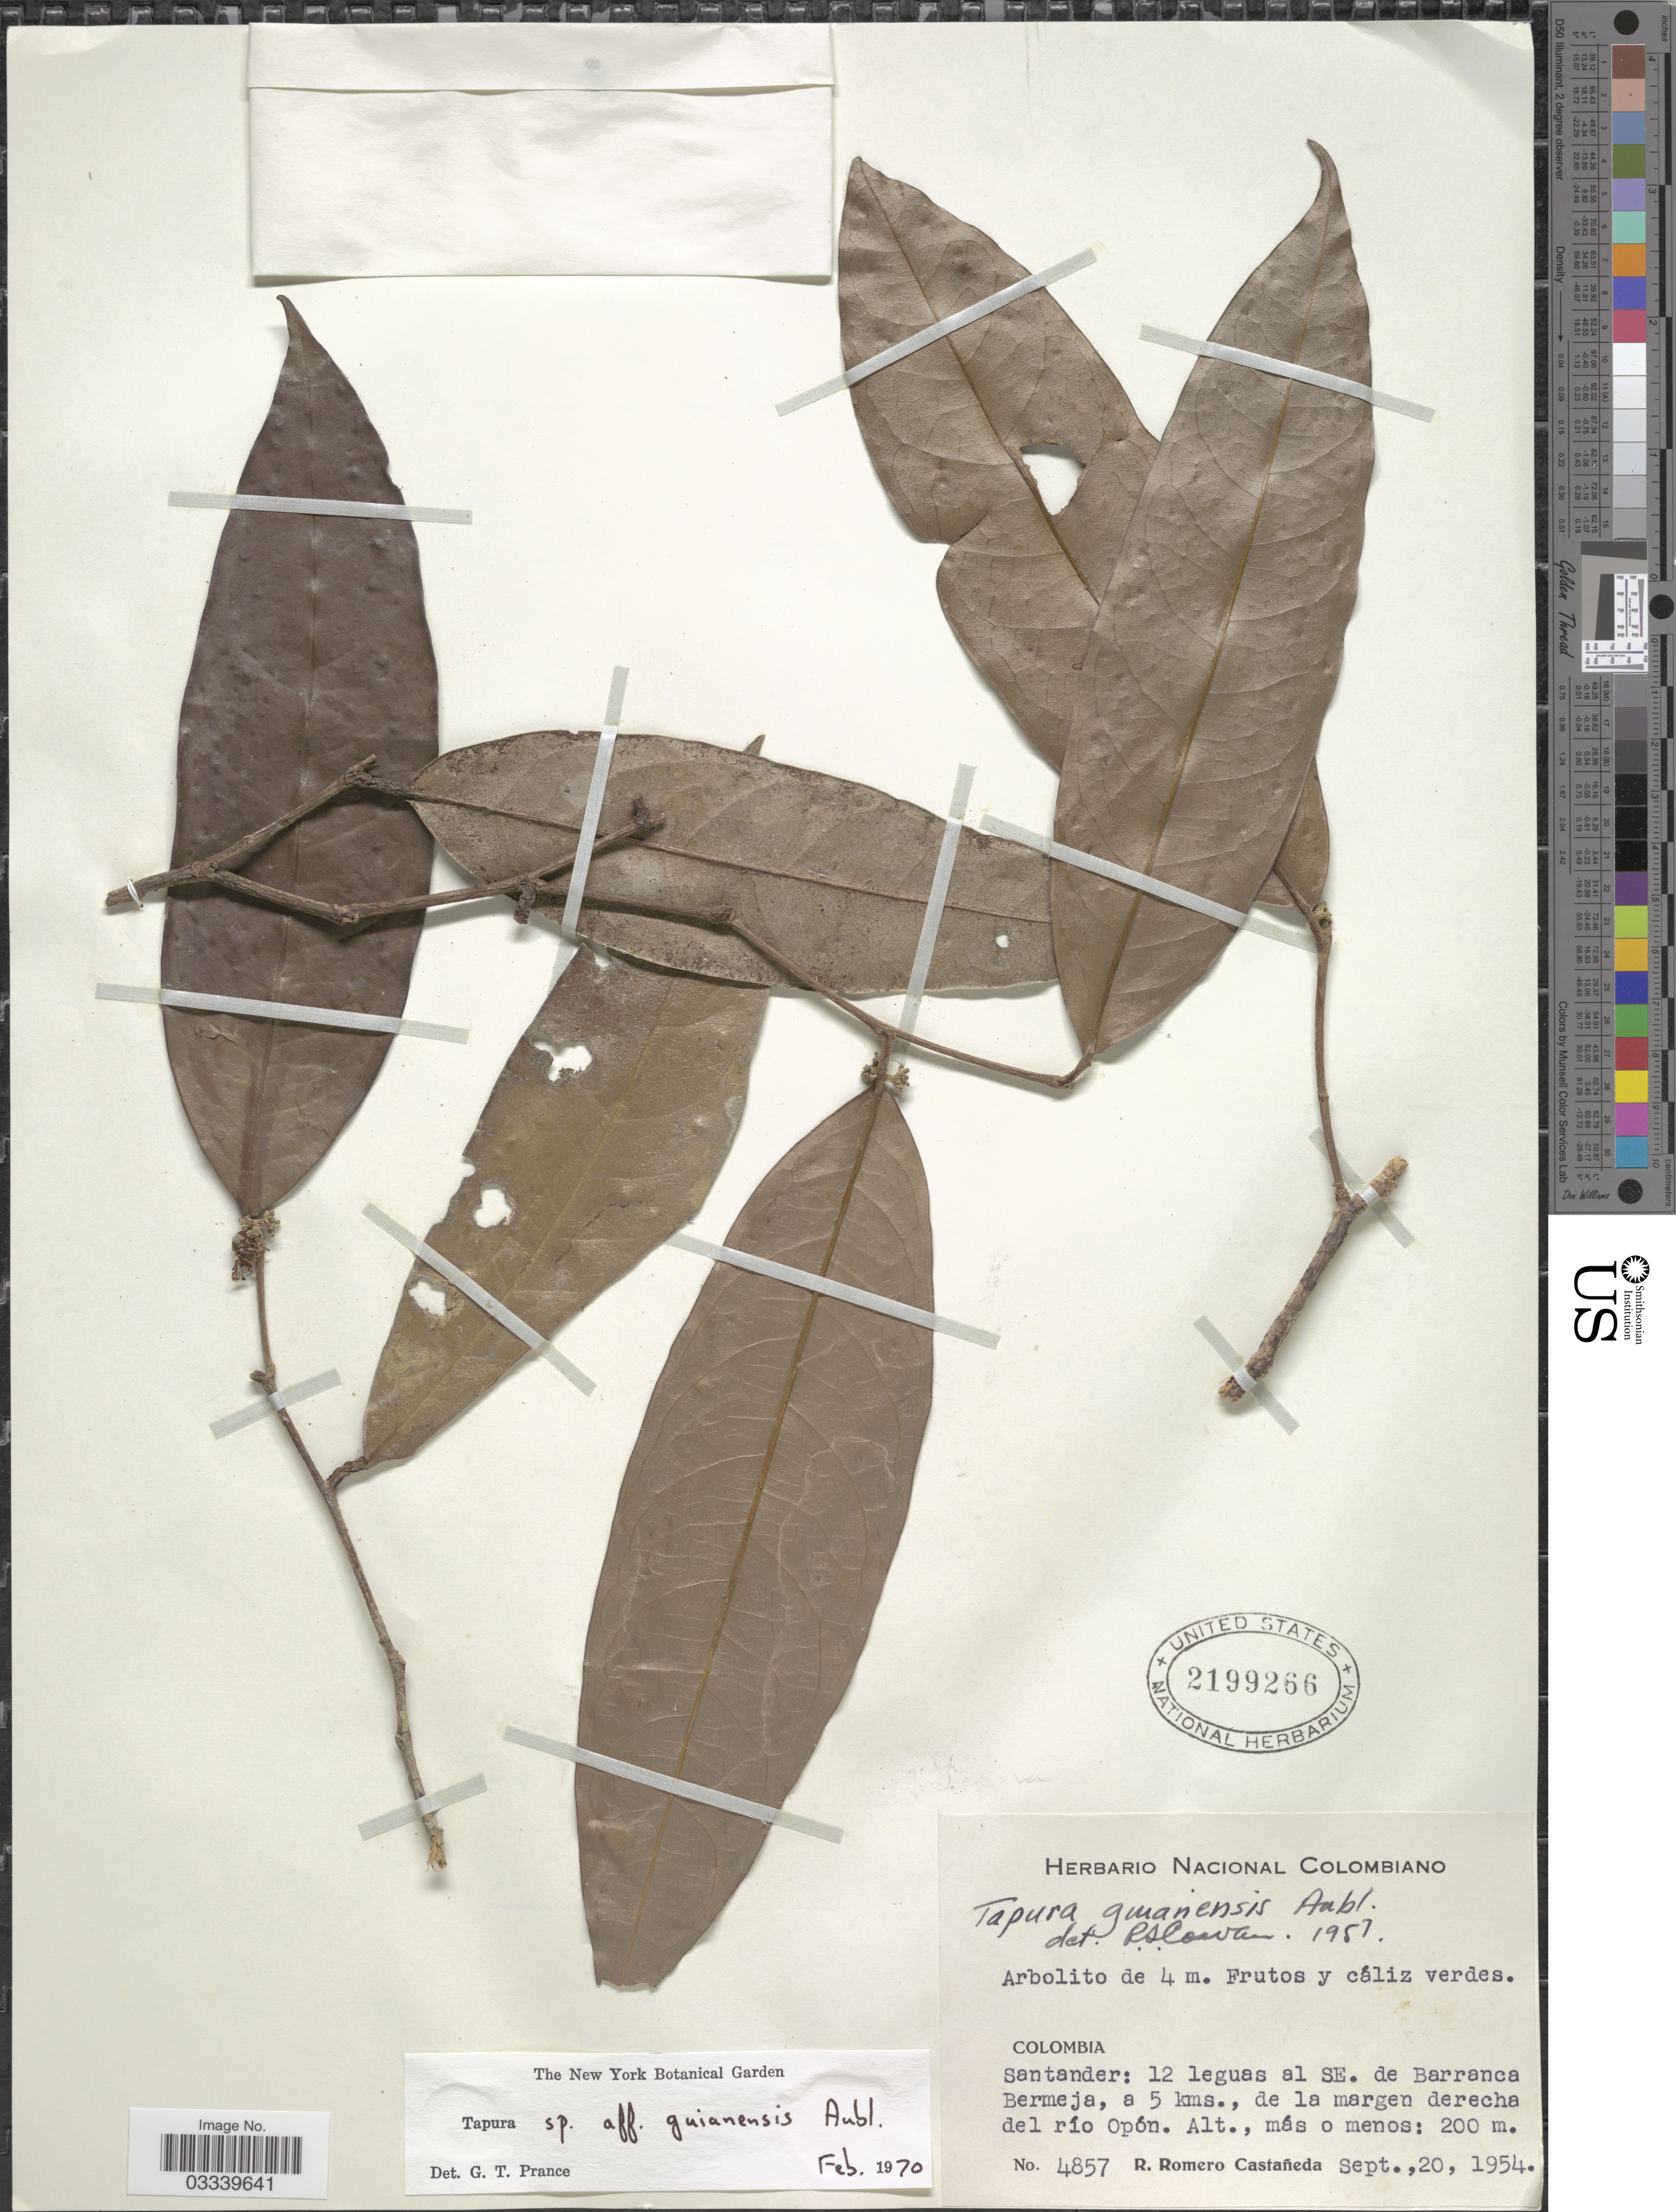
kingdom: Plantae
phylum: Tracheophyta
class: Magnoliopsida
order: Malpighiales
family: Dichapetalaceae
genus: Tapura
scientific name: Tapura guianensis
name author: Aubl.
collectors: R. Romero Castañeda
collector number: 4857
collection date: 1954-09-20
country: Colombia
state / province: Santander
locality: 12 leguas al SE. de Barranca Berneja, a 5 kms., de la margen derecha del río Opón.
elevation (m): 200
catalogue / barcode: US 2199266